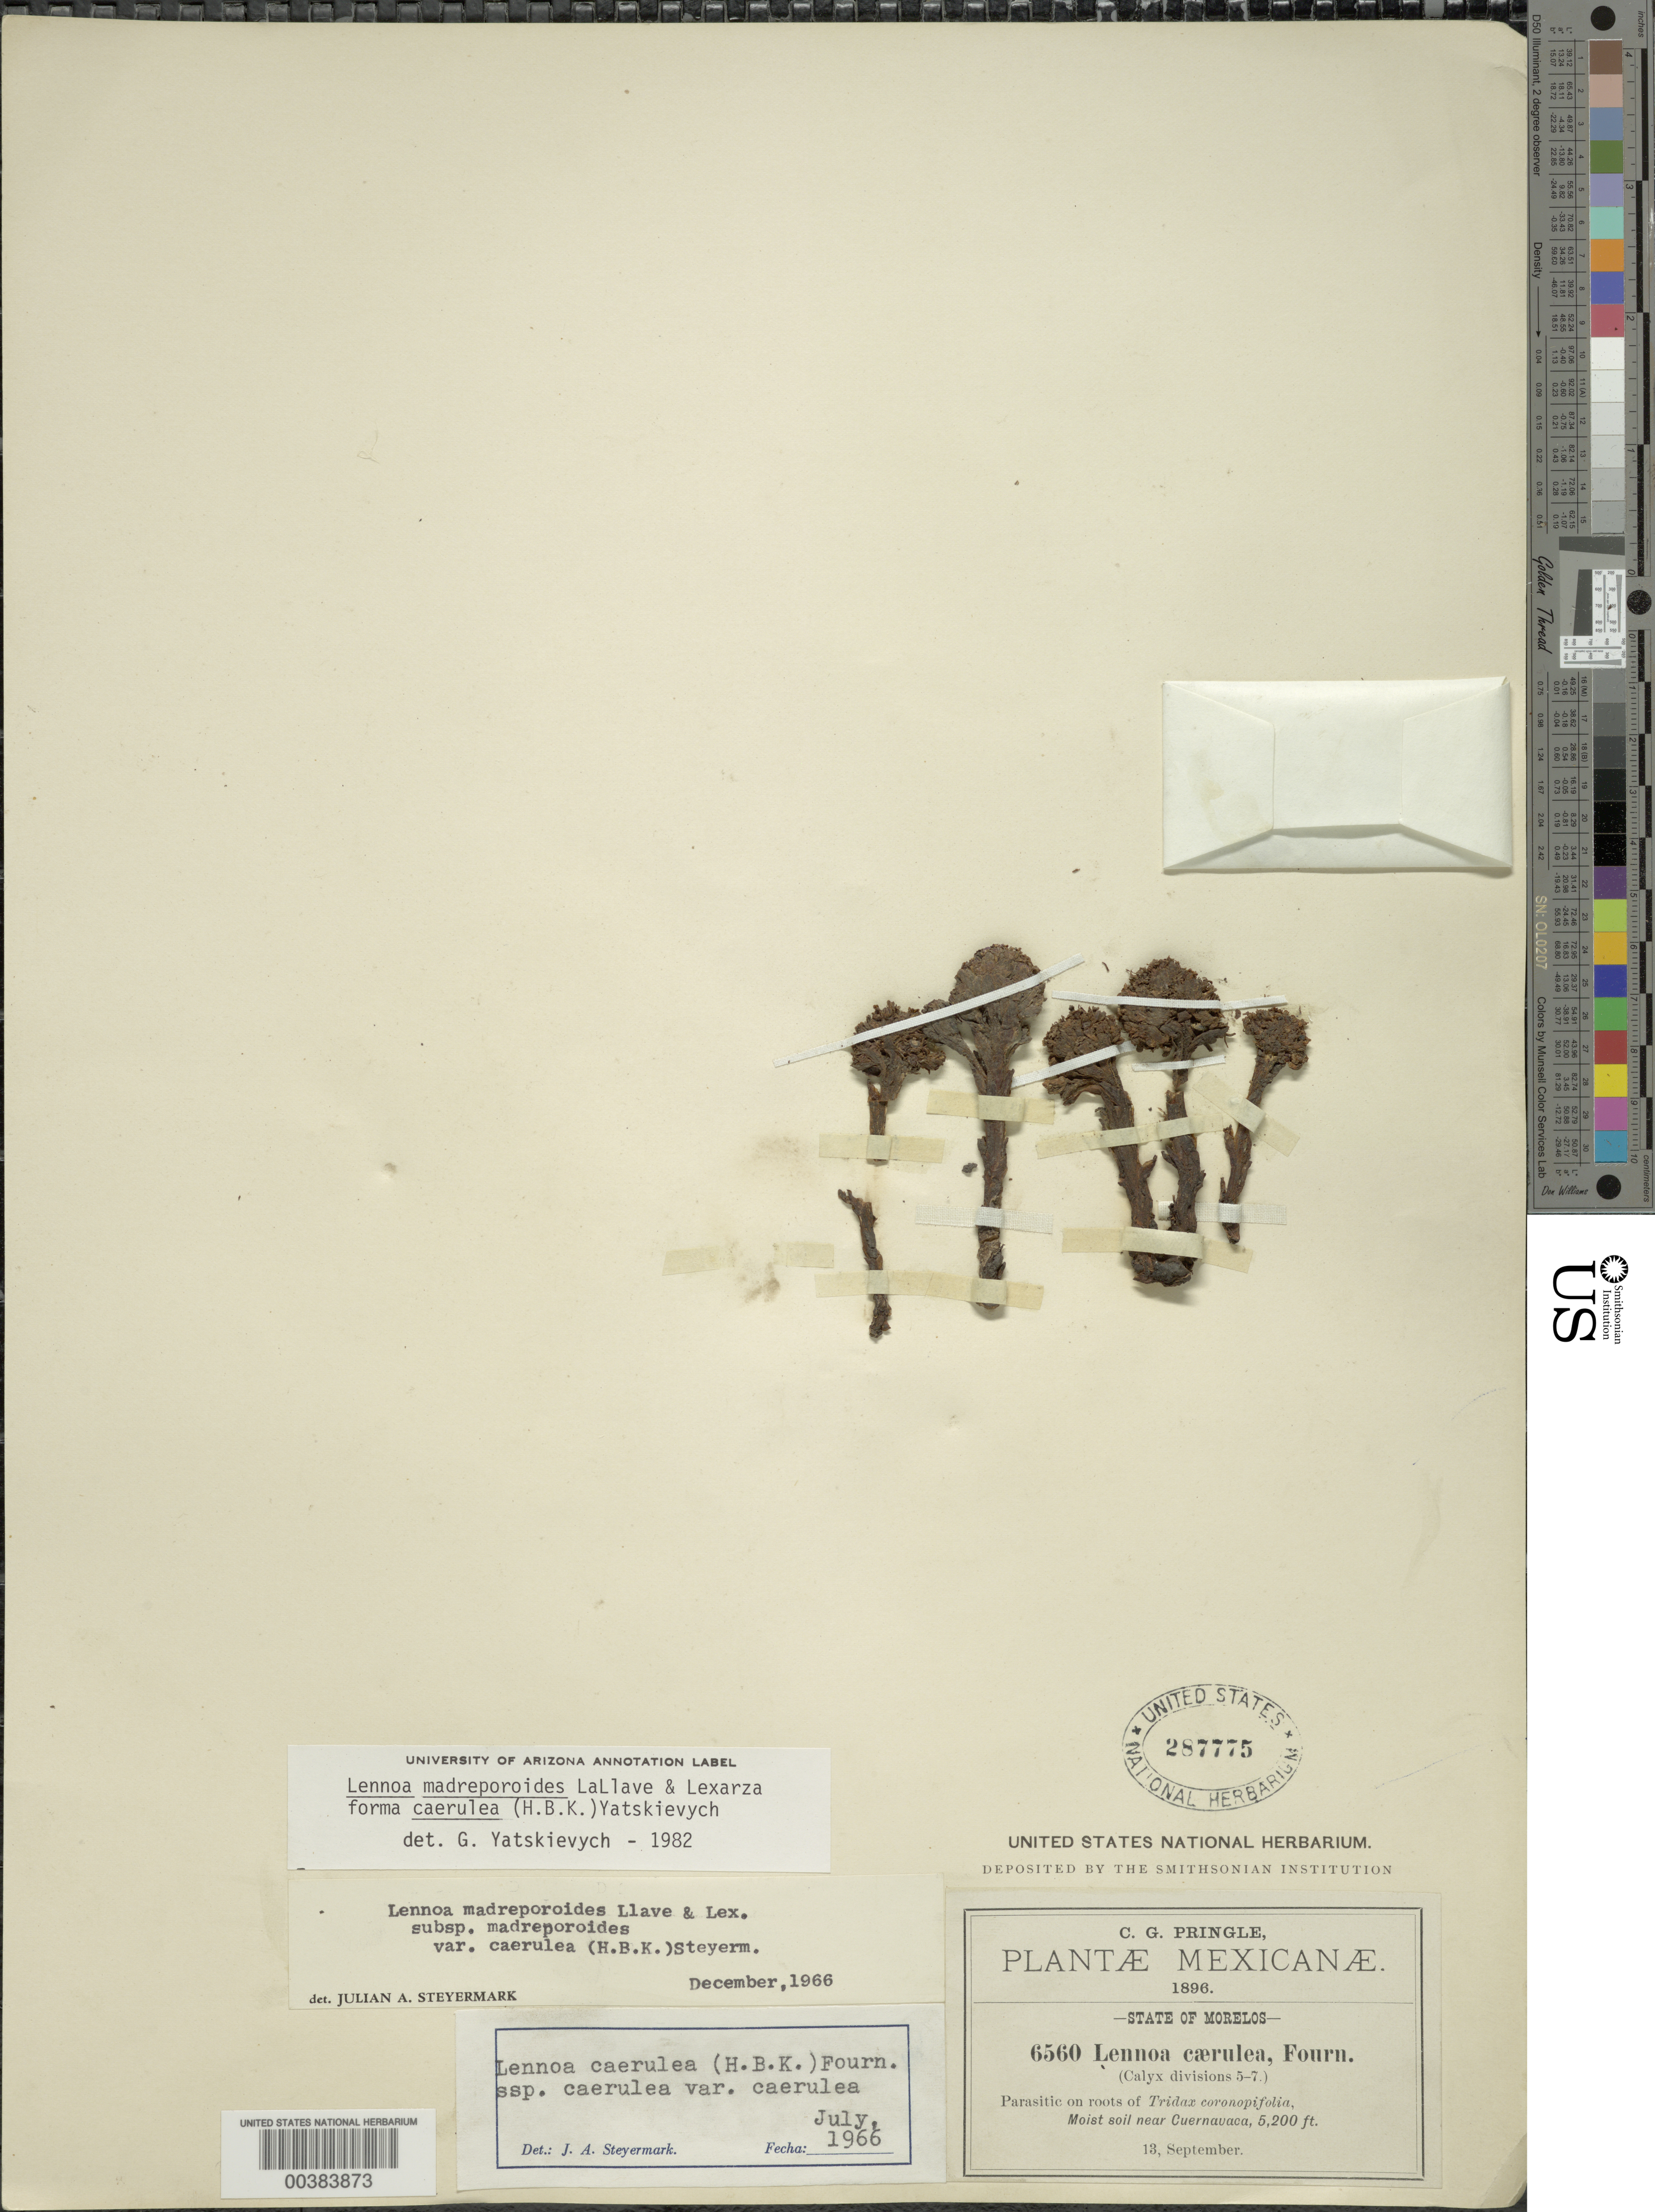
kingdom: Plantae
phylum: Tracheophyta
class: Magnoliopsida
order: Boraginales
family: Lennoaceae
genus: Lennoa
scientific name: Lennoa madreporoides f. caerulea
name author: (Kunth) Yatsk.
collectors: C. G. Pringle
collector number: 6560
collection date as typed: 13 Sep 1896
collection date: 1896-09-13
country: Mexico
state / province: Morelos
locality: Near Cuernavaca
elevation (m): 1585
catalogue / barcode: US 287775